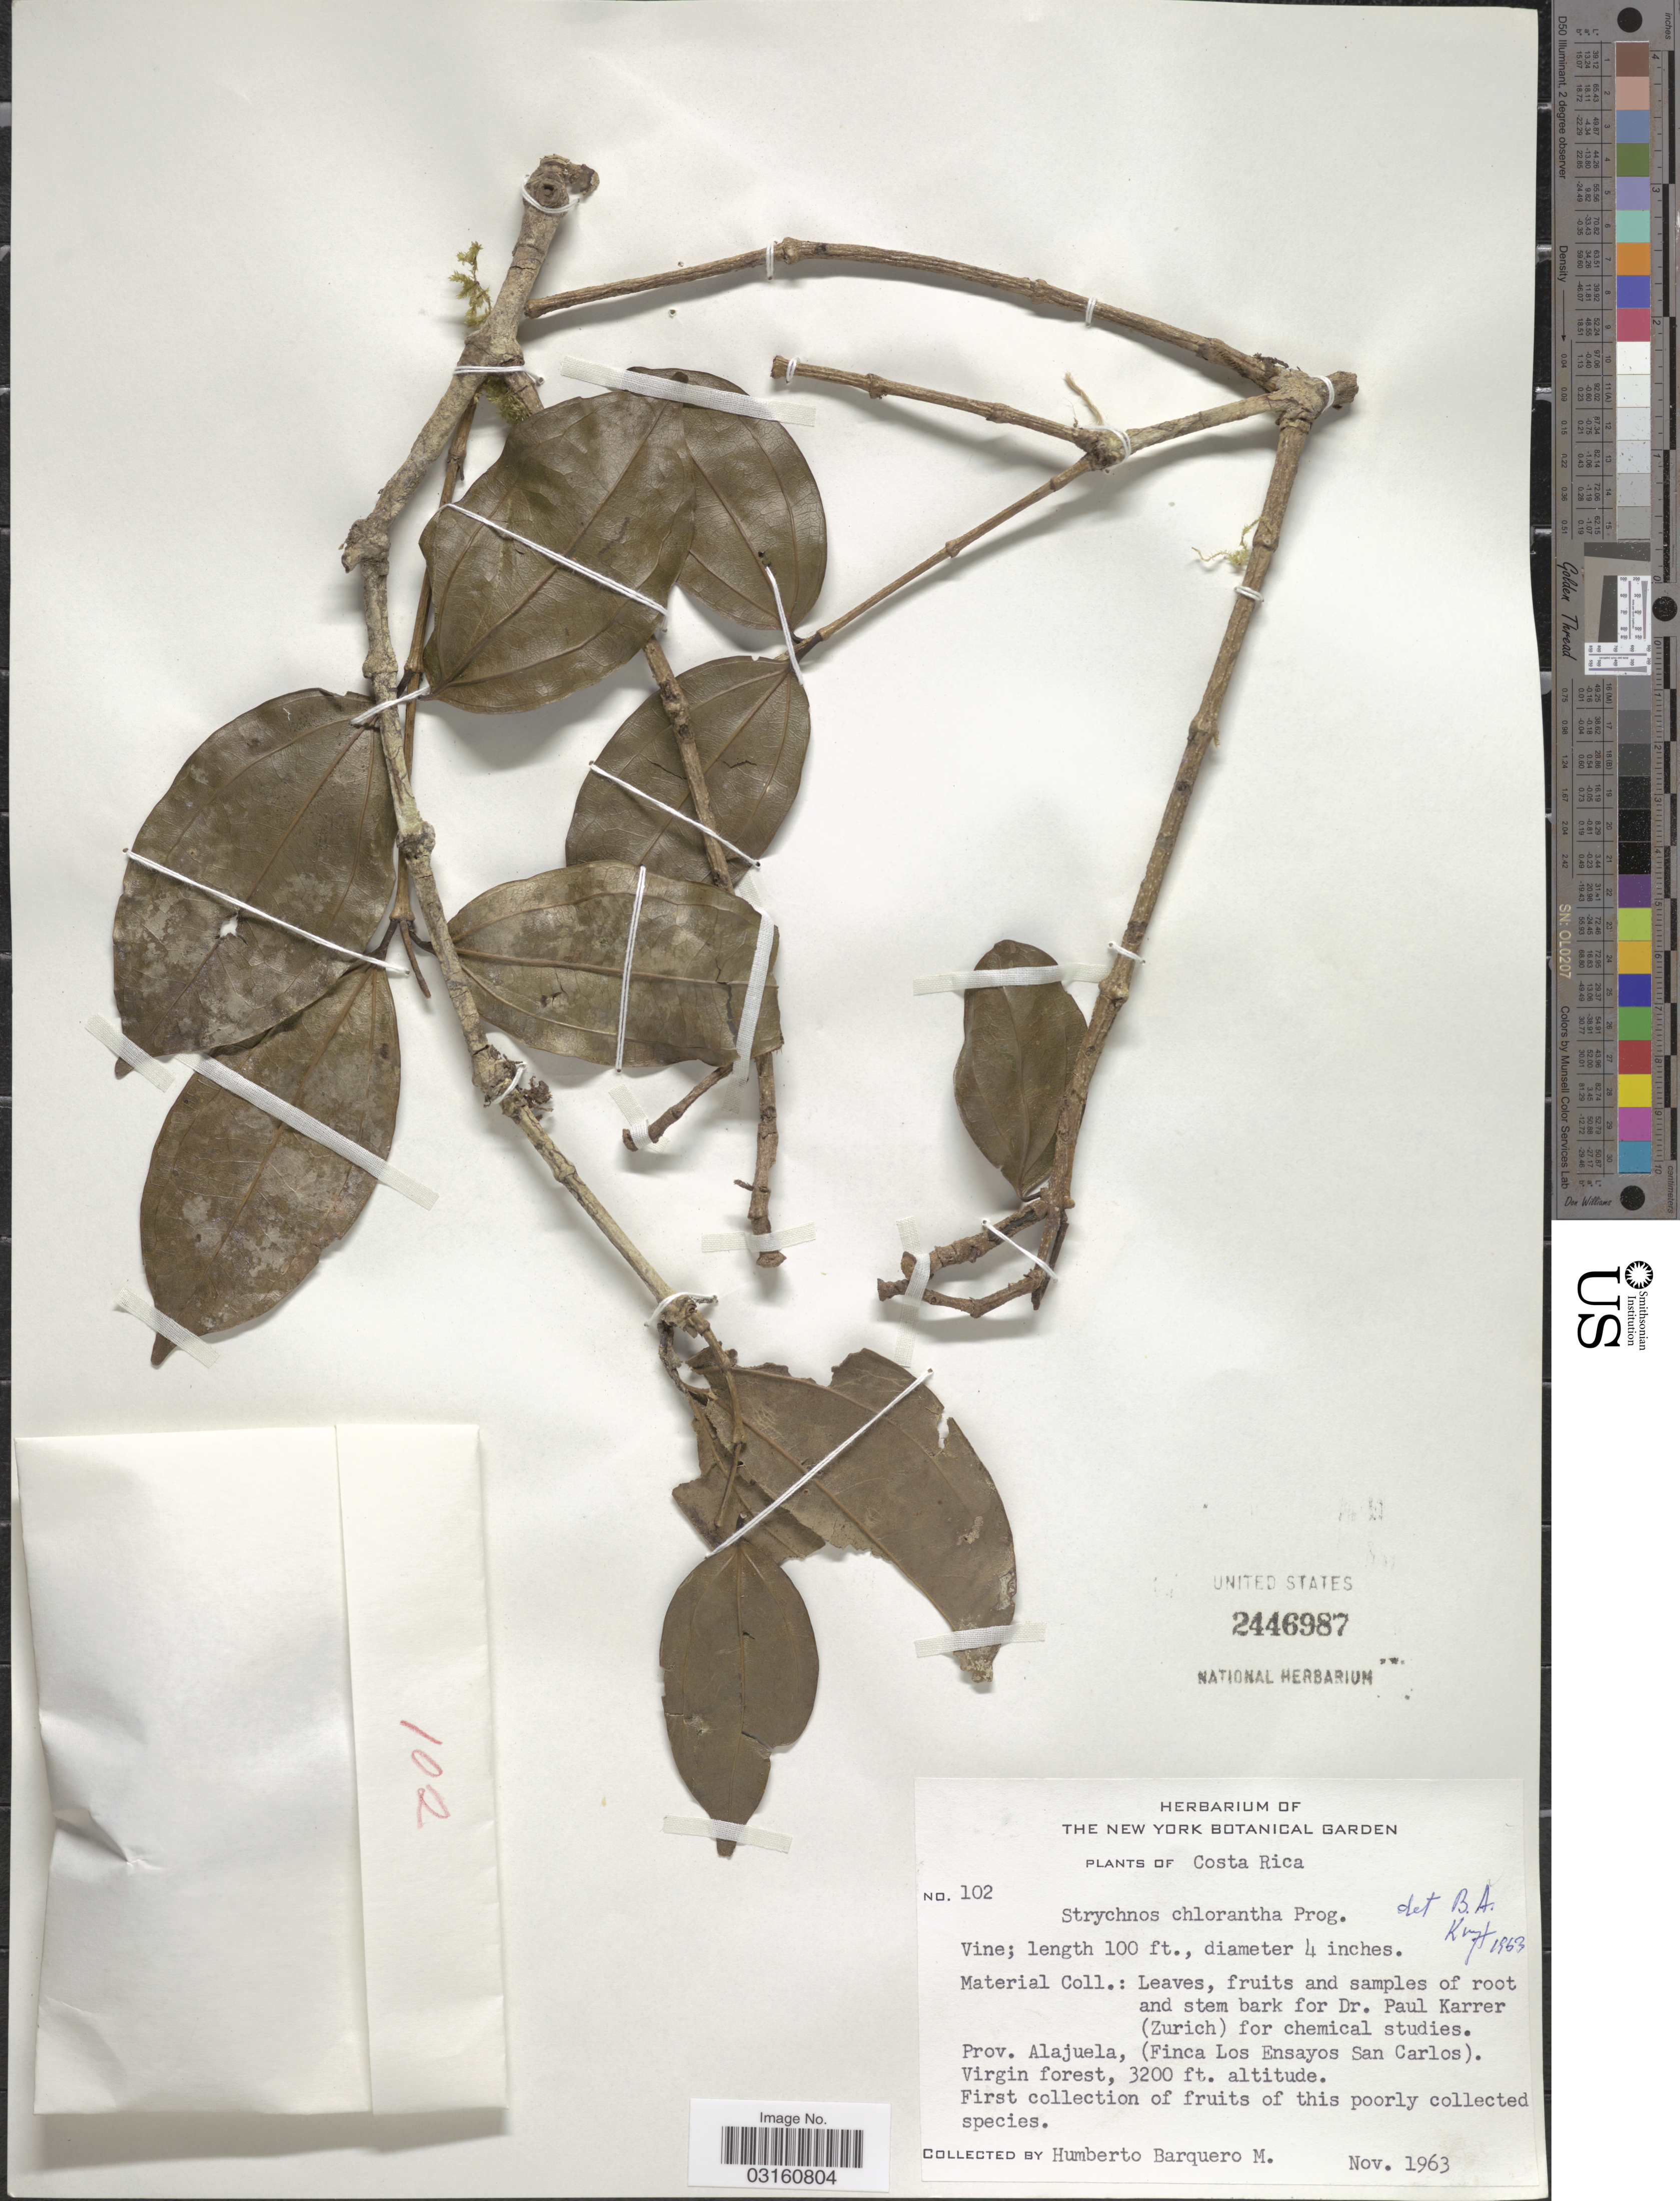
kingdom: Plantae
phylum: Tracheophyta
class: Magnoliopsida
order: Gentianales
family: Loganiaceae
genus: Strychnos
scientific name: Strychnos chlorantha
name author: Progel in Mart.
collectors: H. Barquero M.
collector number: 102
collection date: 1963-11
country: Costa Rica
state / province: Alajuela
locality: Prov. Alajuela, (Finca Los Ensayos San Carlos).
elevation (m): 975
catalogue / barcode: US 2446987